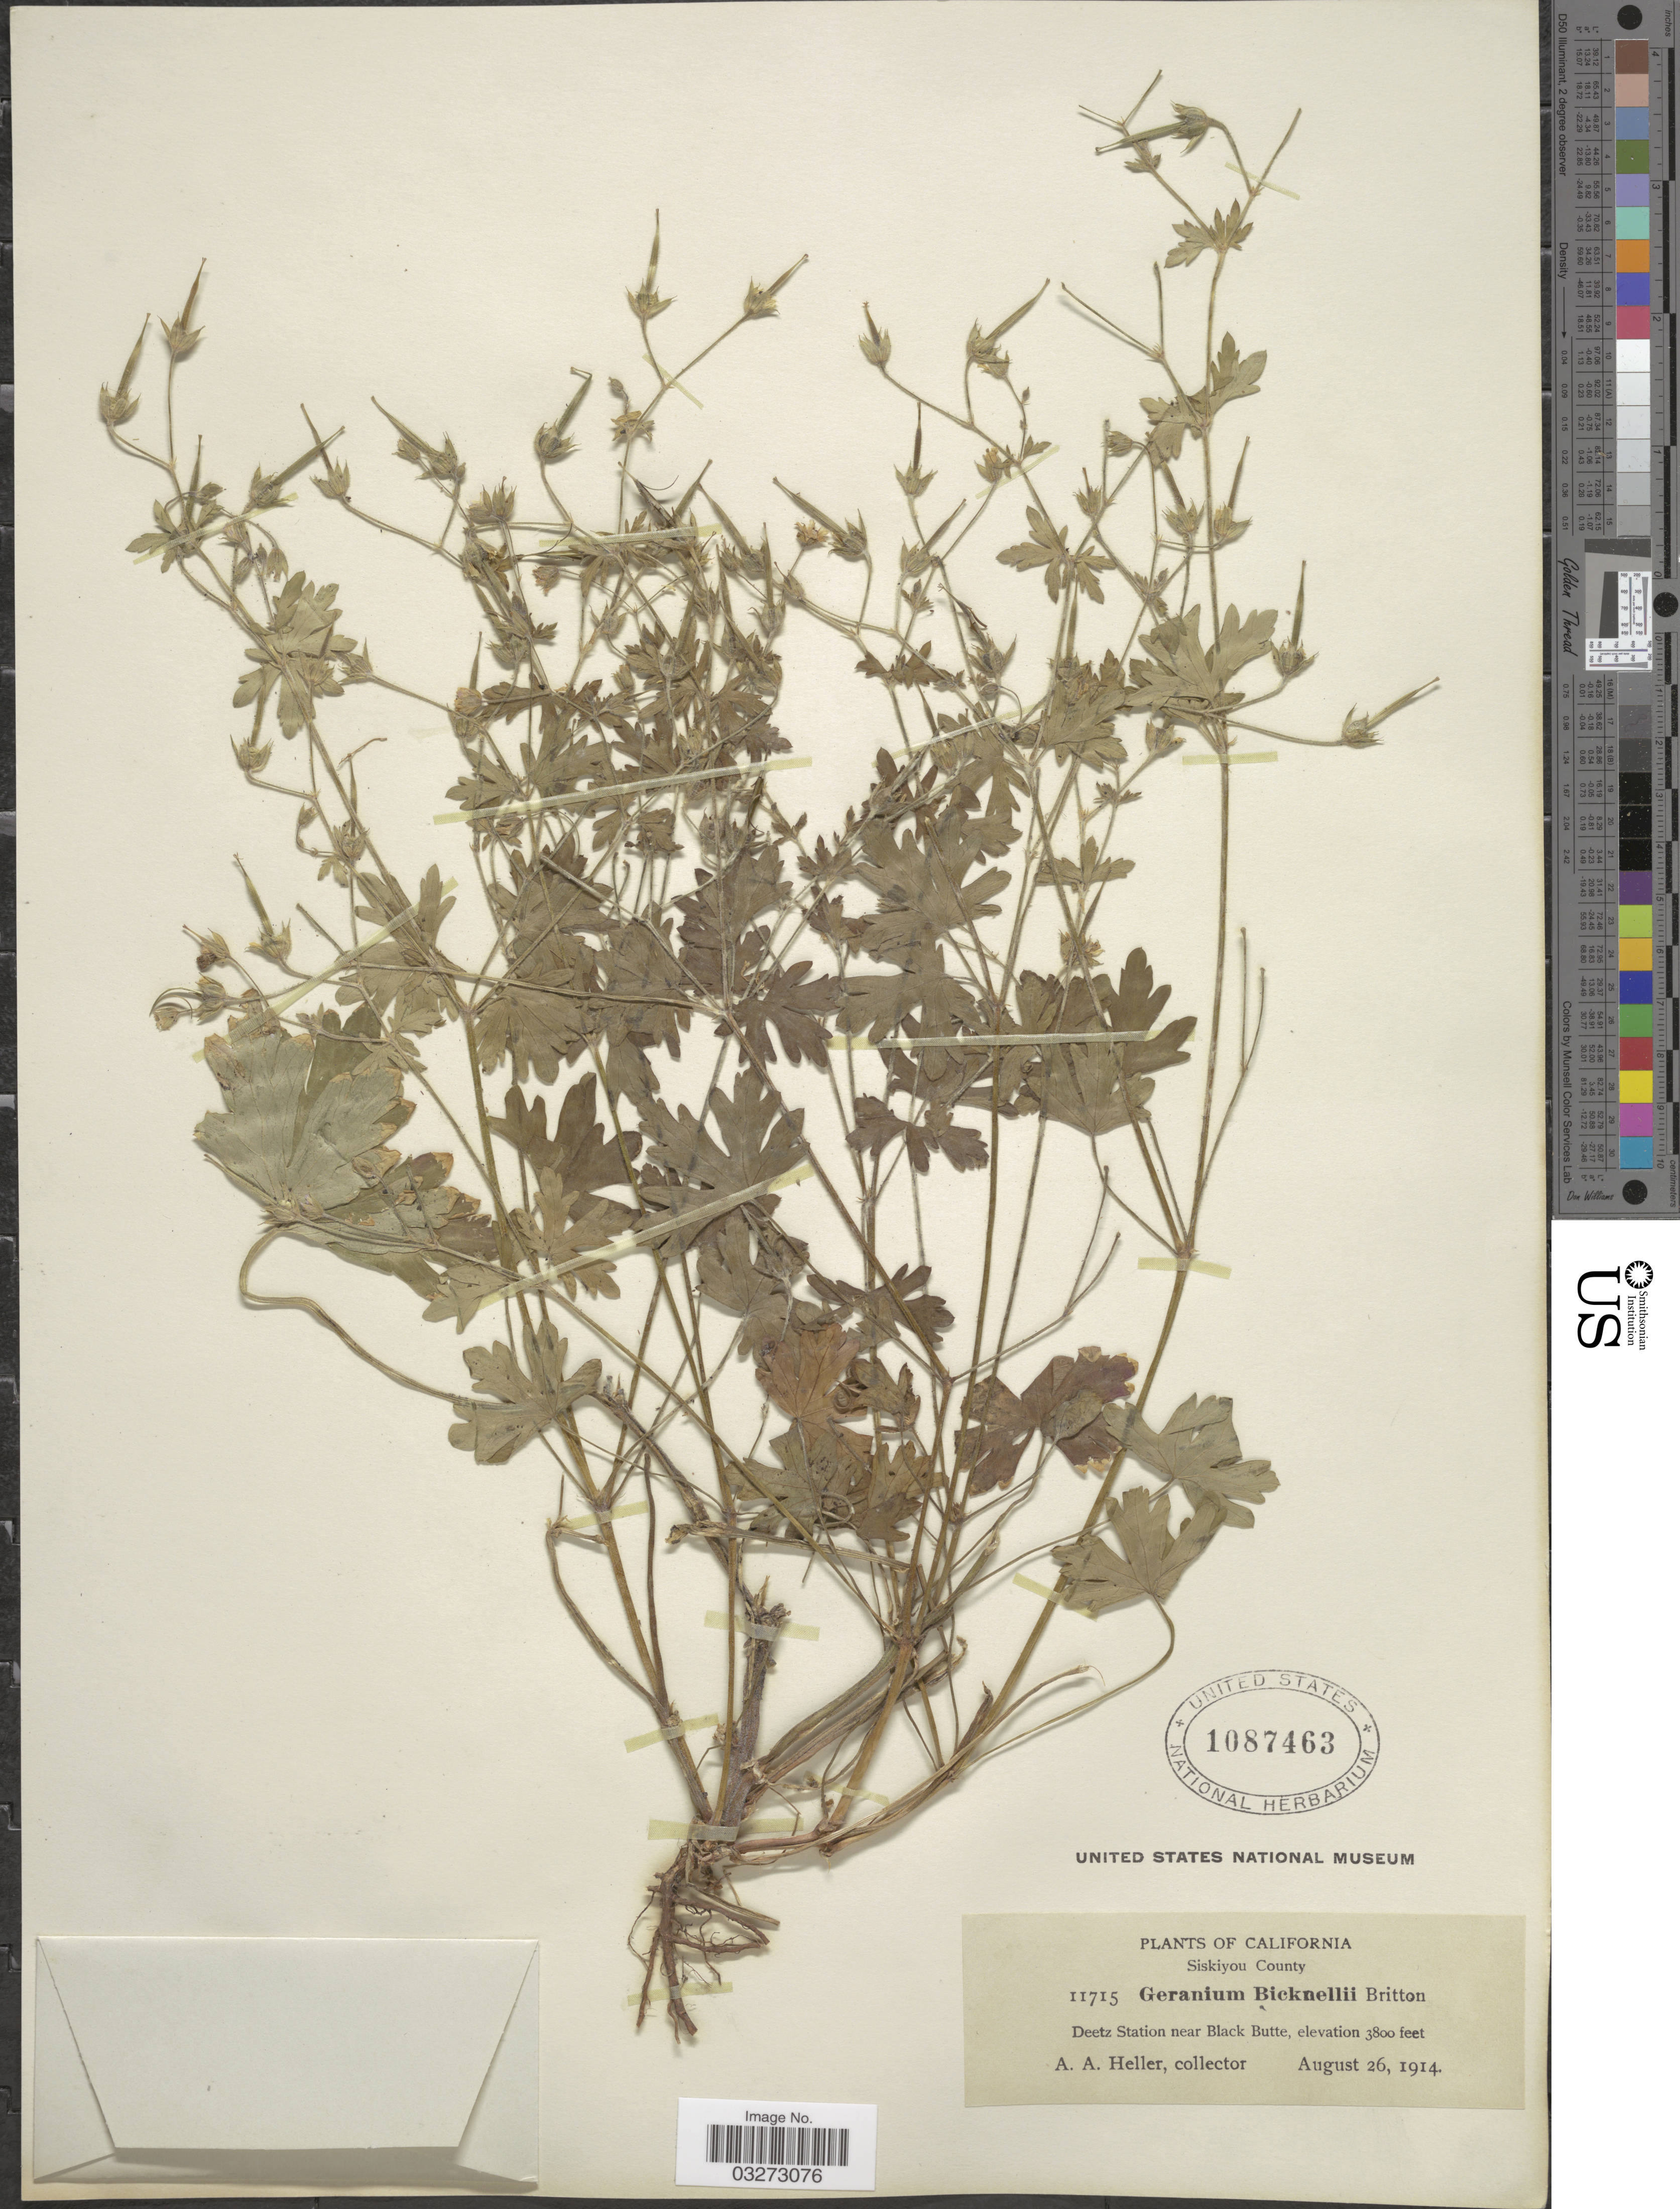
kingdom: Plantae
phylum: Tracheophyta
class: Magnoliopsida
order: Geraniales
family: Geraniaceae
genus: Geranium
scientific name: Geranium bicknellii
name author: Britton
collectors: A. A. Heller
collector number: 11715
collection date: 1914-08-26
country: United States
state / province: California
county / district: Siskiyou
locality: Siskiyou County, Deetz Station near Black Butte.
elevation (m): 1158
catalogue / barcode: US 1087463